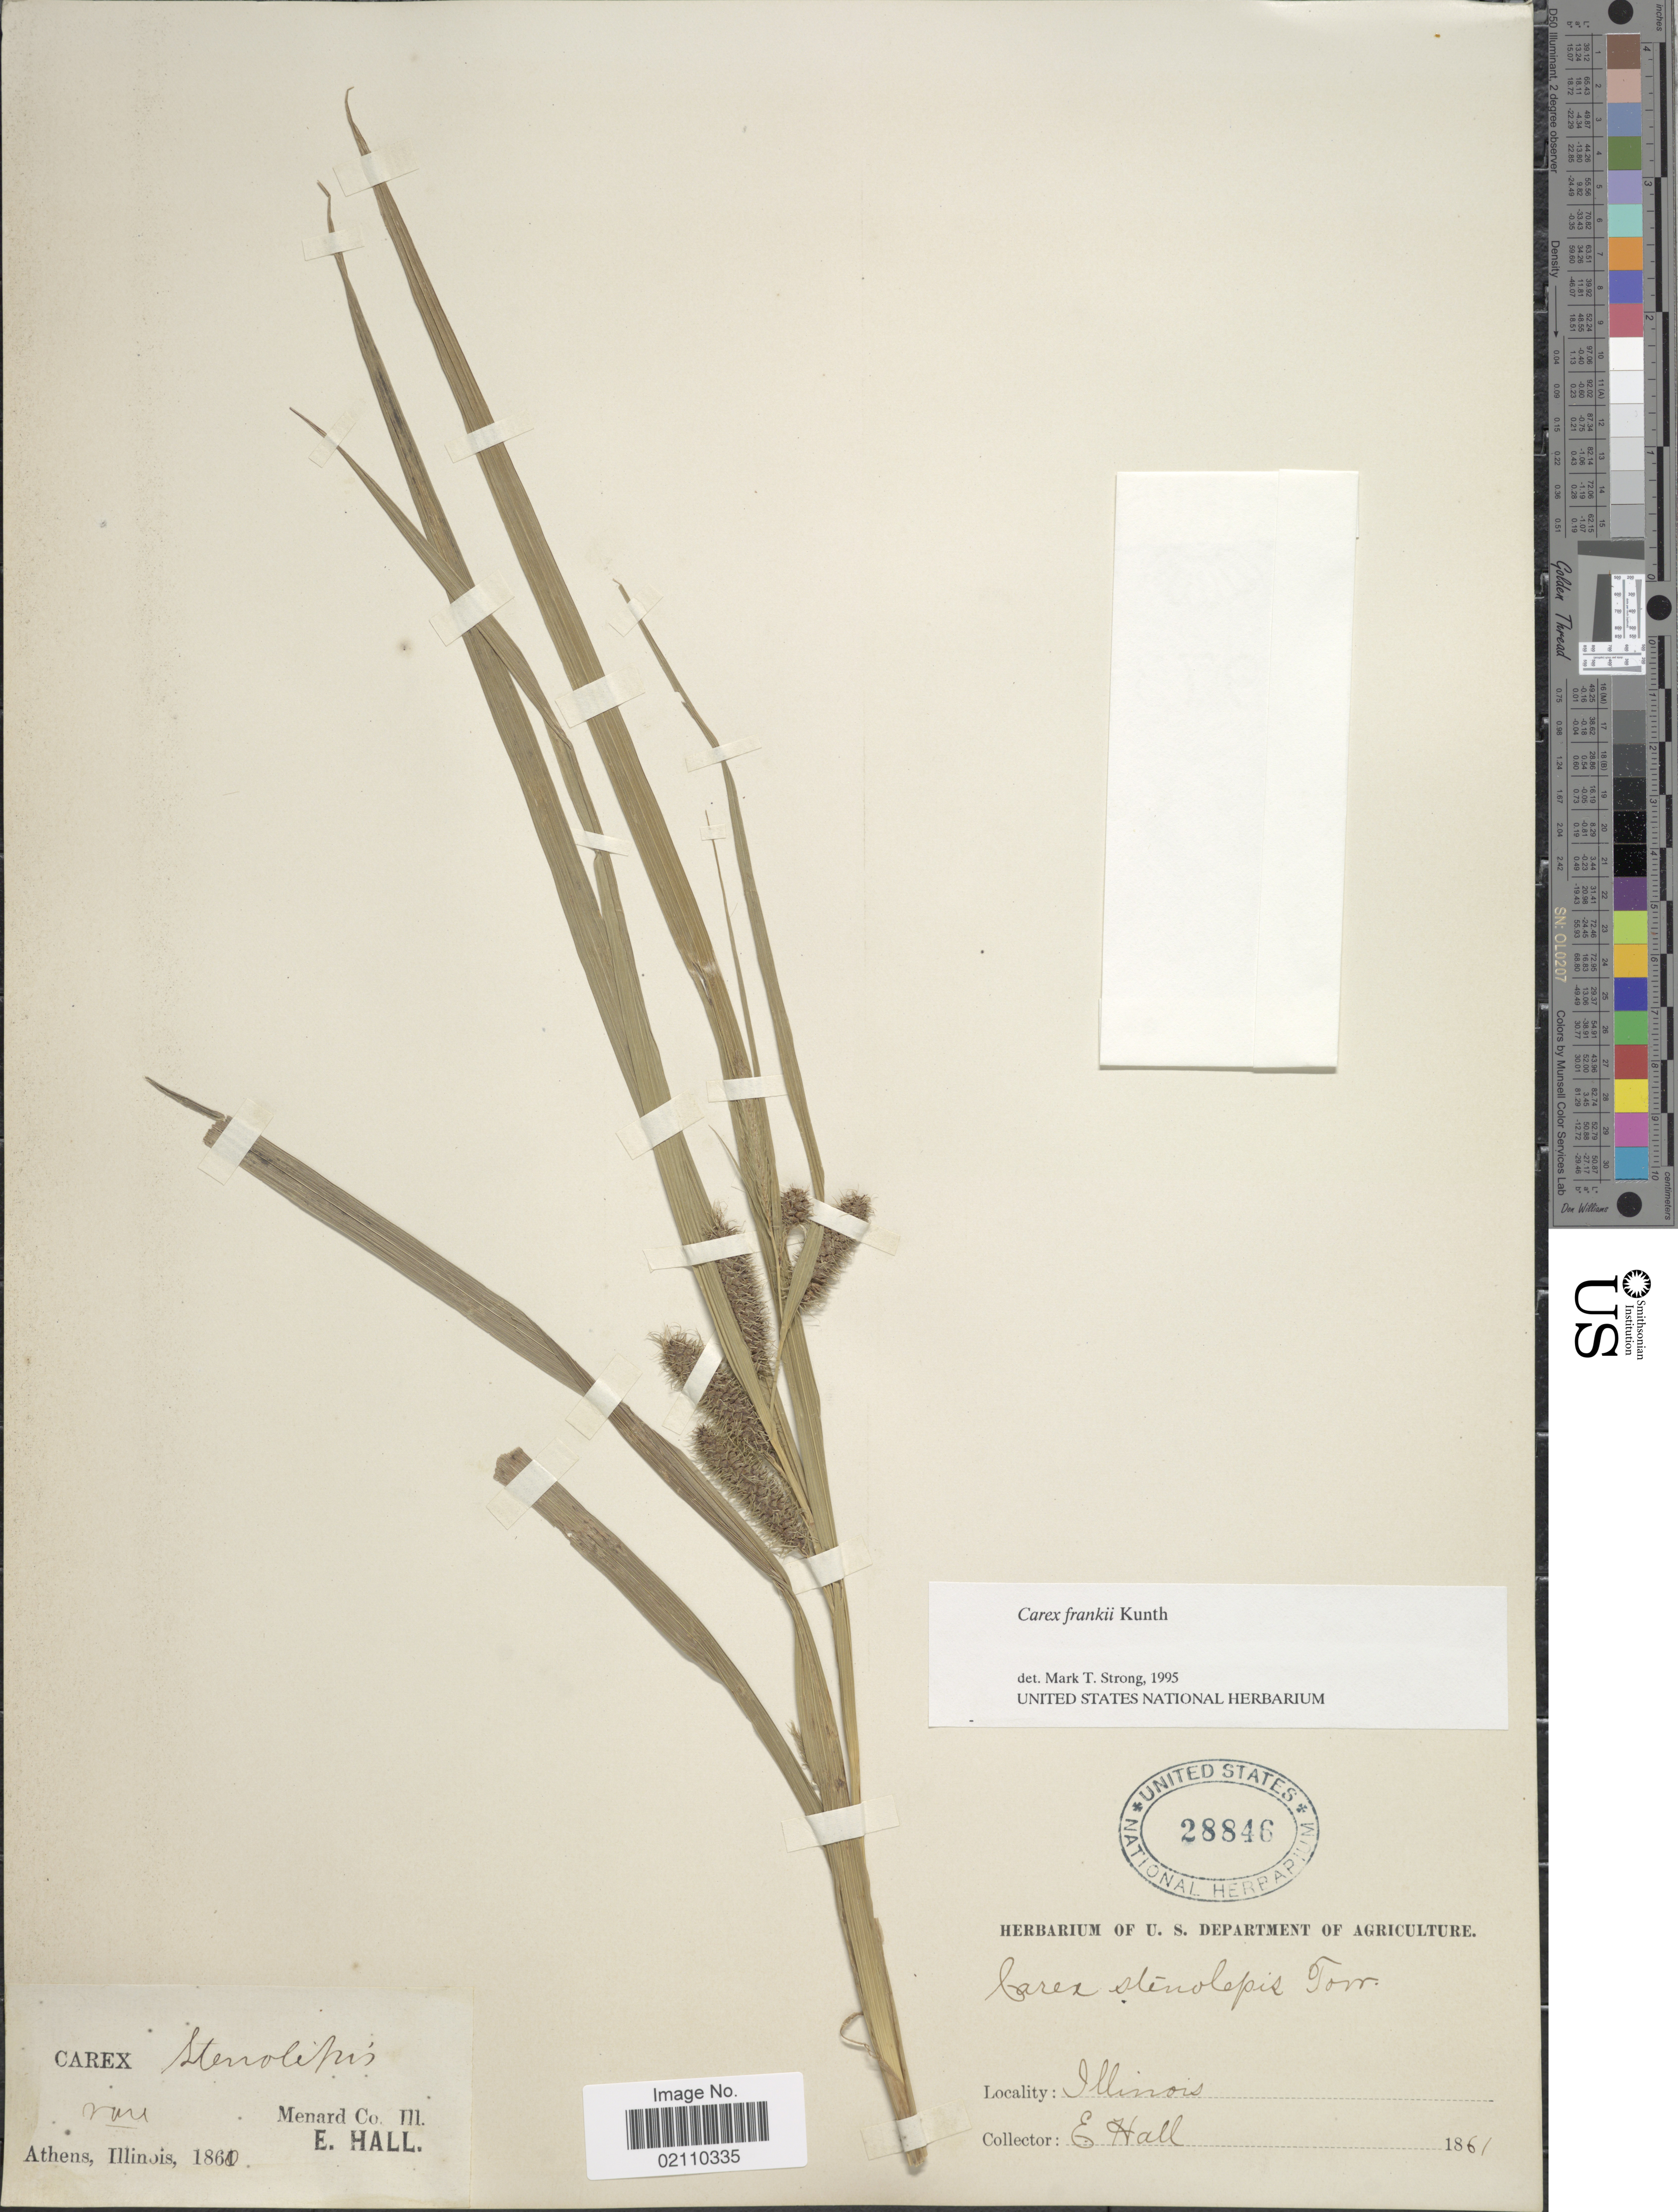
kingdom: Plantae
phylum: Tracheophyta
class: Liliopsida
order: Poales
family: Cyperaceae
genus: Carex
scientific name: Carex frankii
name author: Kunth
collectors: E. Hall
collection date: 1860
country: United States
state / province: Illinois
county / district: Menard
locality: Athens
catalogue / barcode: US 28846